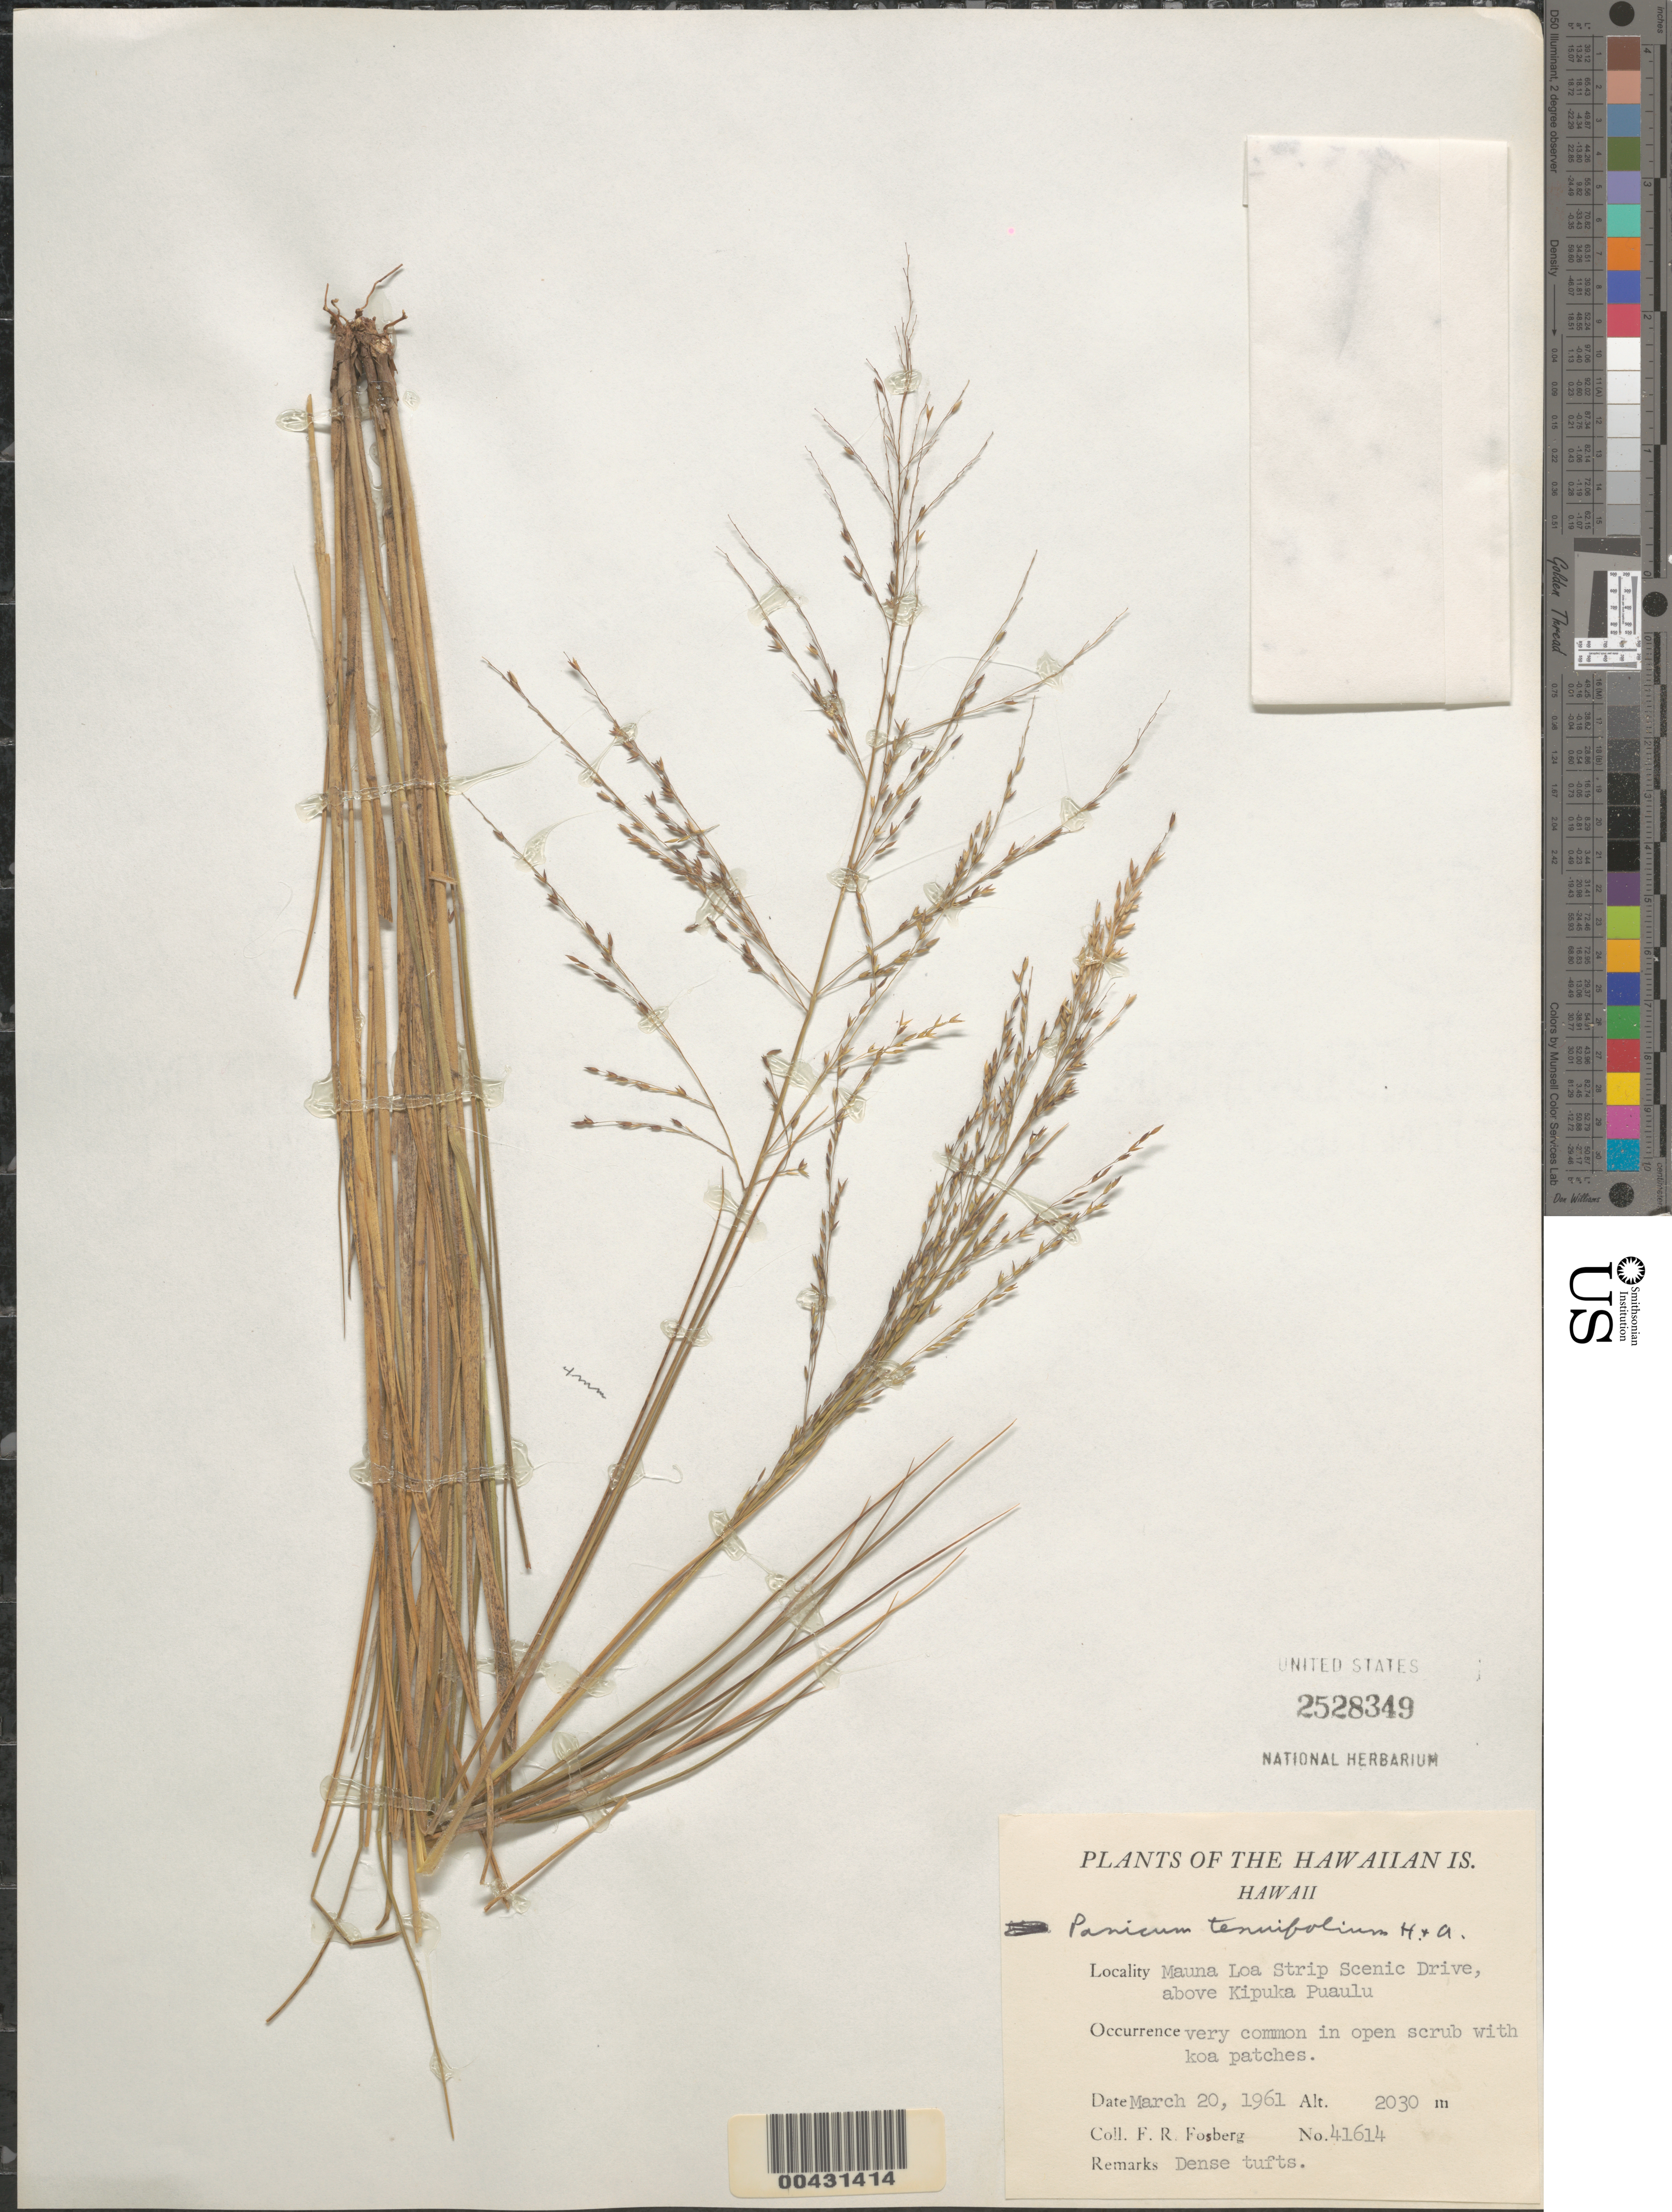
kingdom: Plantae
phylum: Tracheophyta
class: Liliopsida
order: Poales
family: Poaceae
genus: Panicum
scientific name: Panicum tenuifolium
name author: Hook. & Arn.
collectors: F. R. Fosberg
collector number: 41614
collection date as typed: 20 Mar 1961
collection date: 1961-03-20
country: United States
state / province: Hawaii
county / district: Hawaii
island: Hawaii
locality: Mauna Loa Strip Scenic Drive, above Kipuka Puaulu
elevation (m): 2030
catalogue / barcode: US 2528349